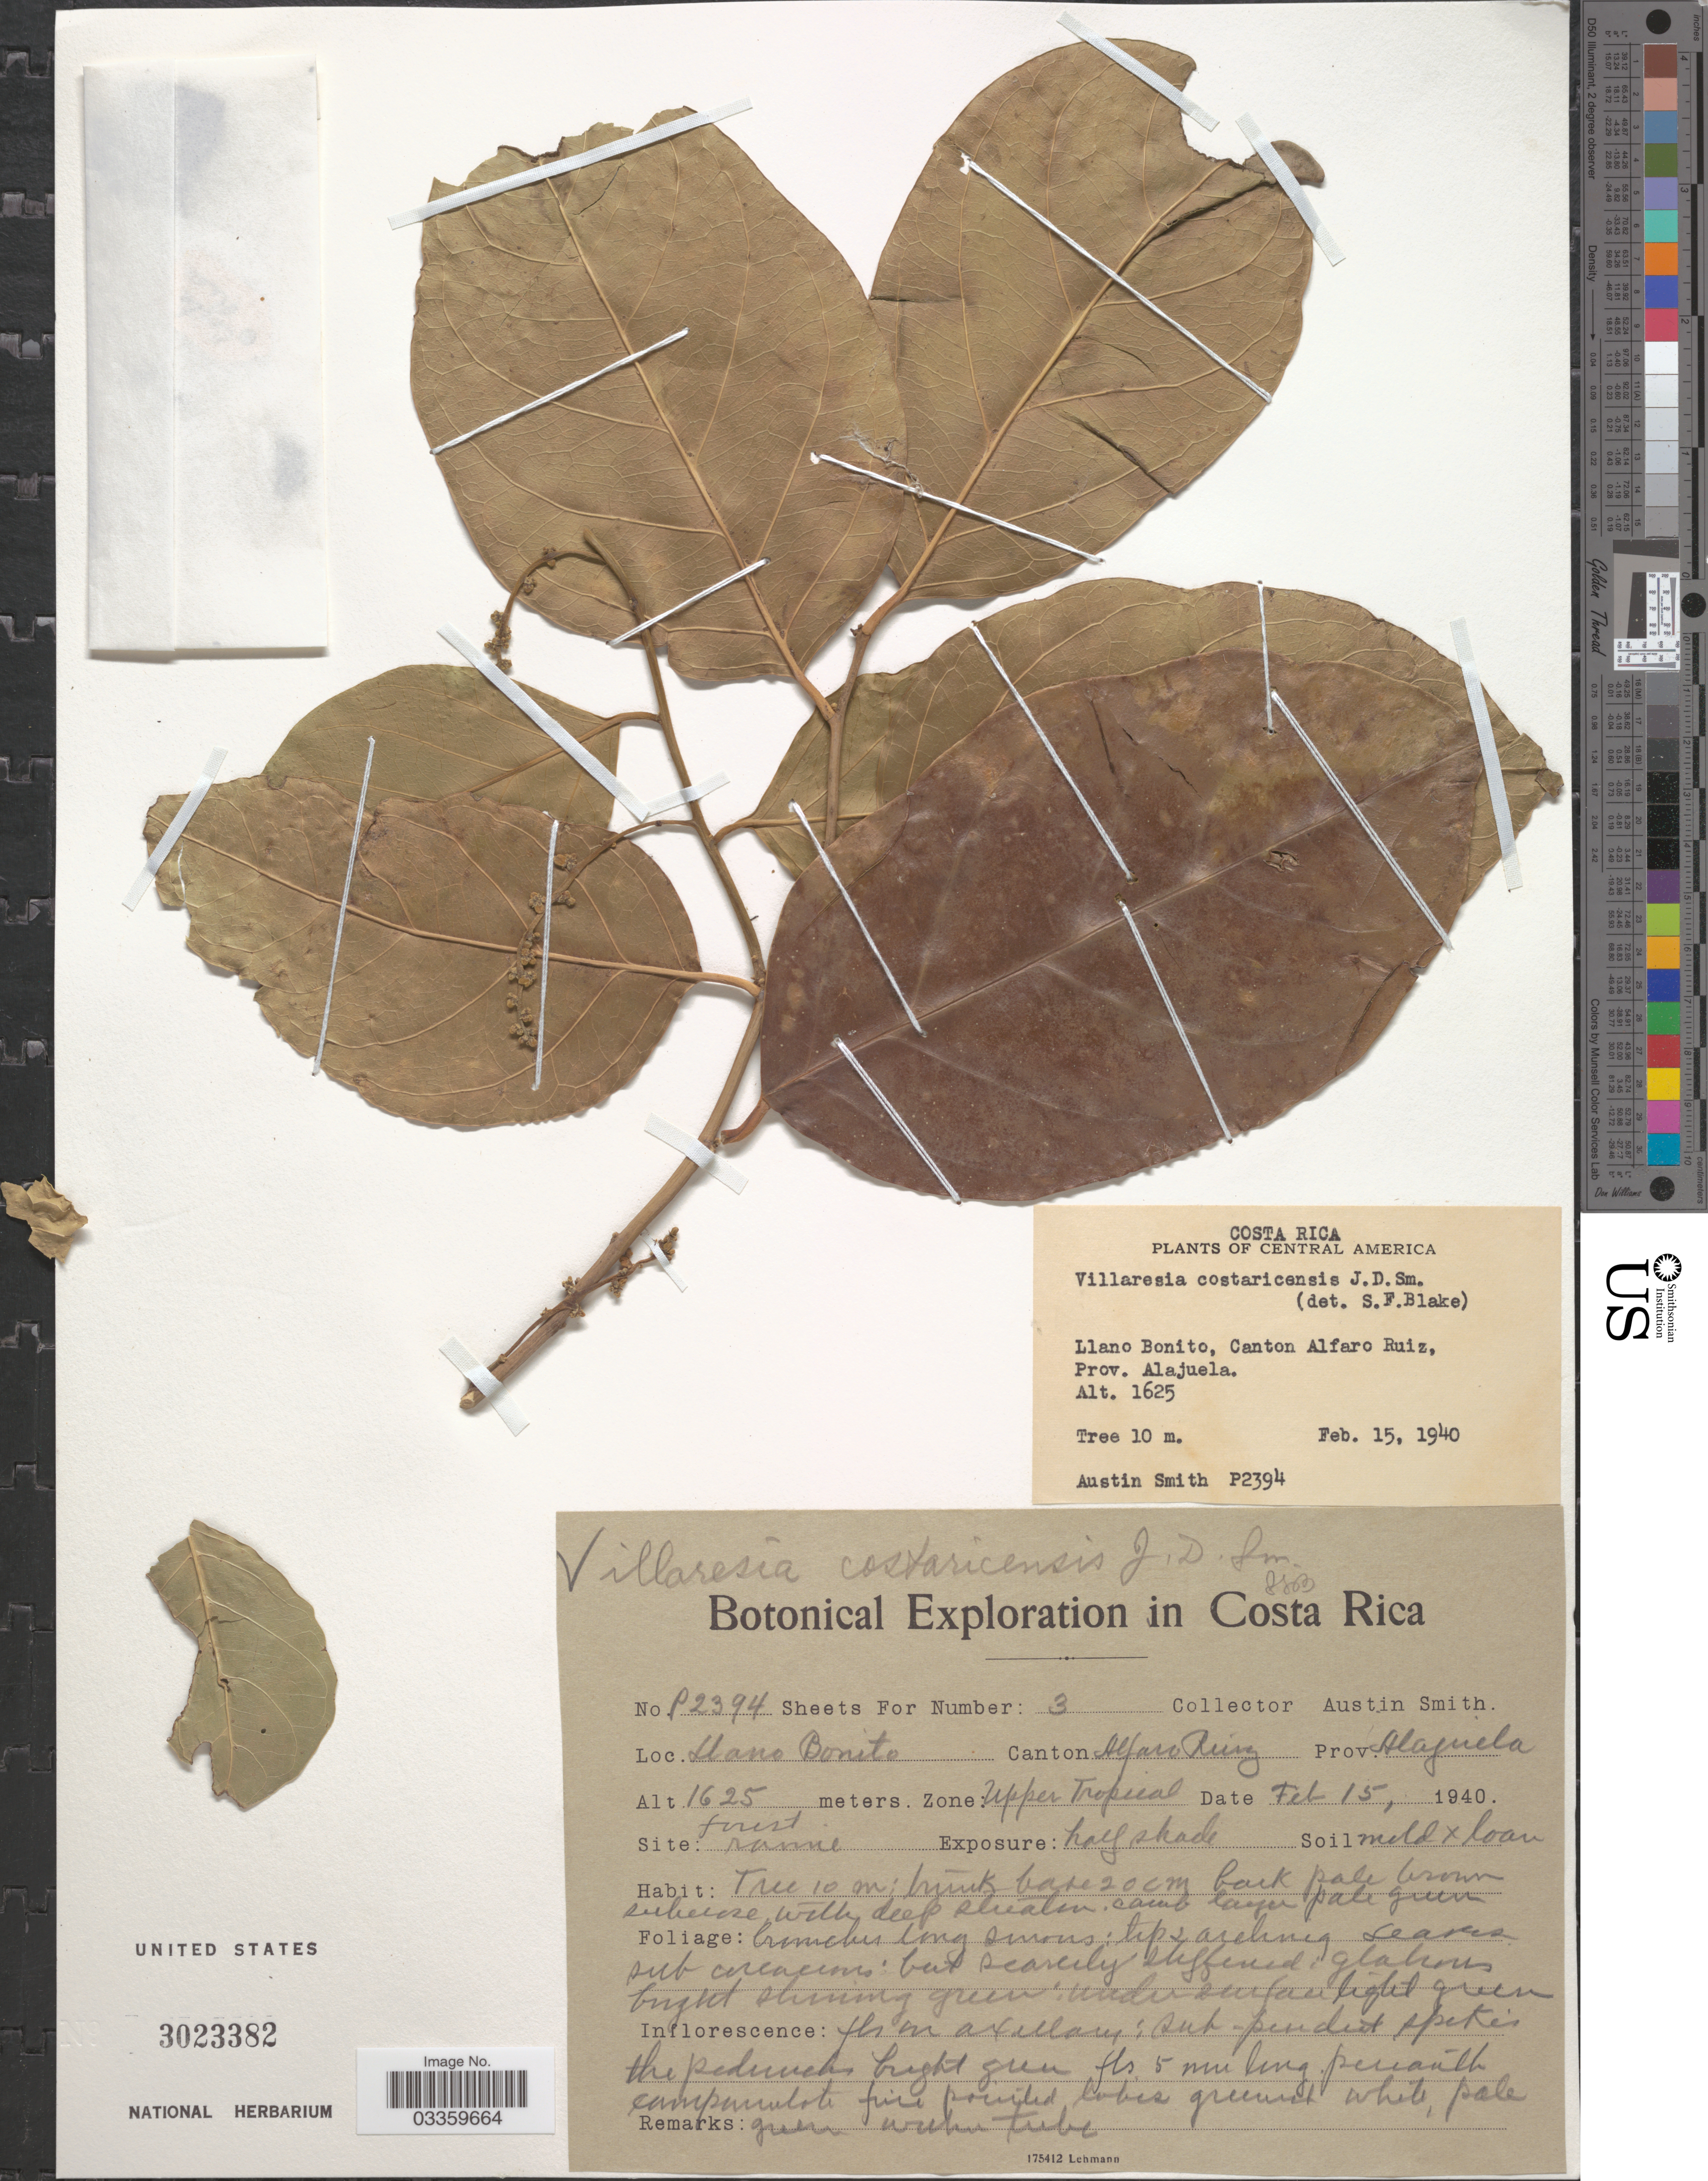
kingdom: Plantae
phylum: Tracheophyta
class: Magnoliopsida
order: Cardiopteridales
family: Cardiopteridaceae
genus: Citronella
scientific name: Citronella costaricensis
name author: (Donn. Sm.) R.A. Howard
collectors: Aust P. Smith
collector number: P2394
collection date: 1940-02-15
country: Costa Rica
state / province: Alajuela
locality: Llano Bonito, Canton Alfaro Ruiz.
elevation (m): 1625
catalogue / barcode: US 3023382